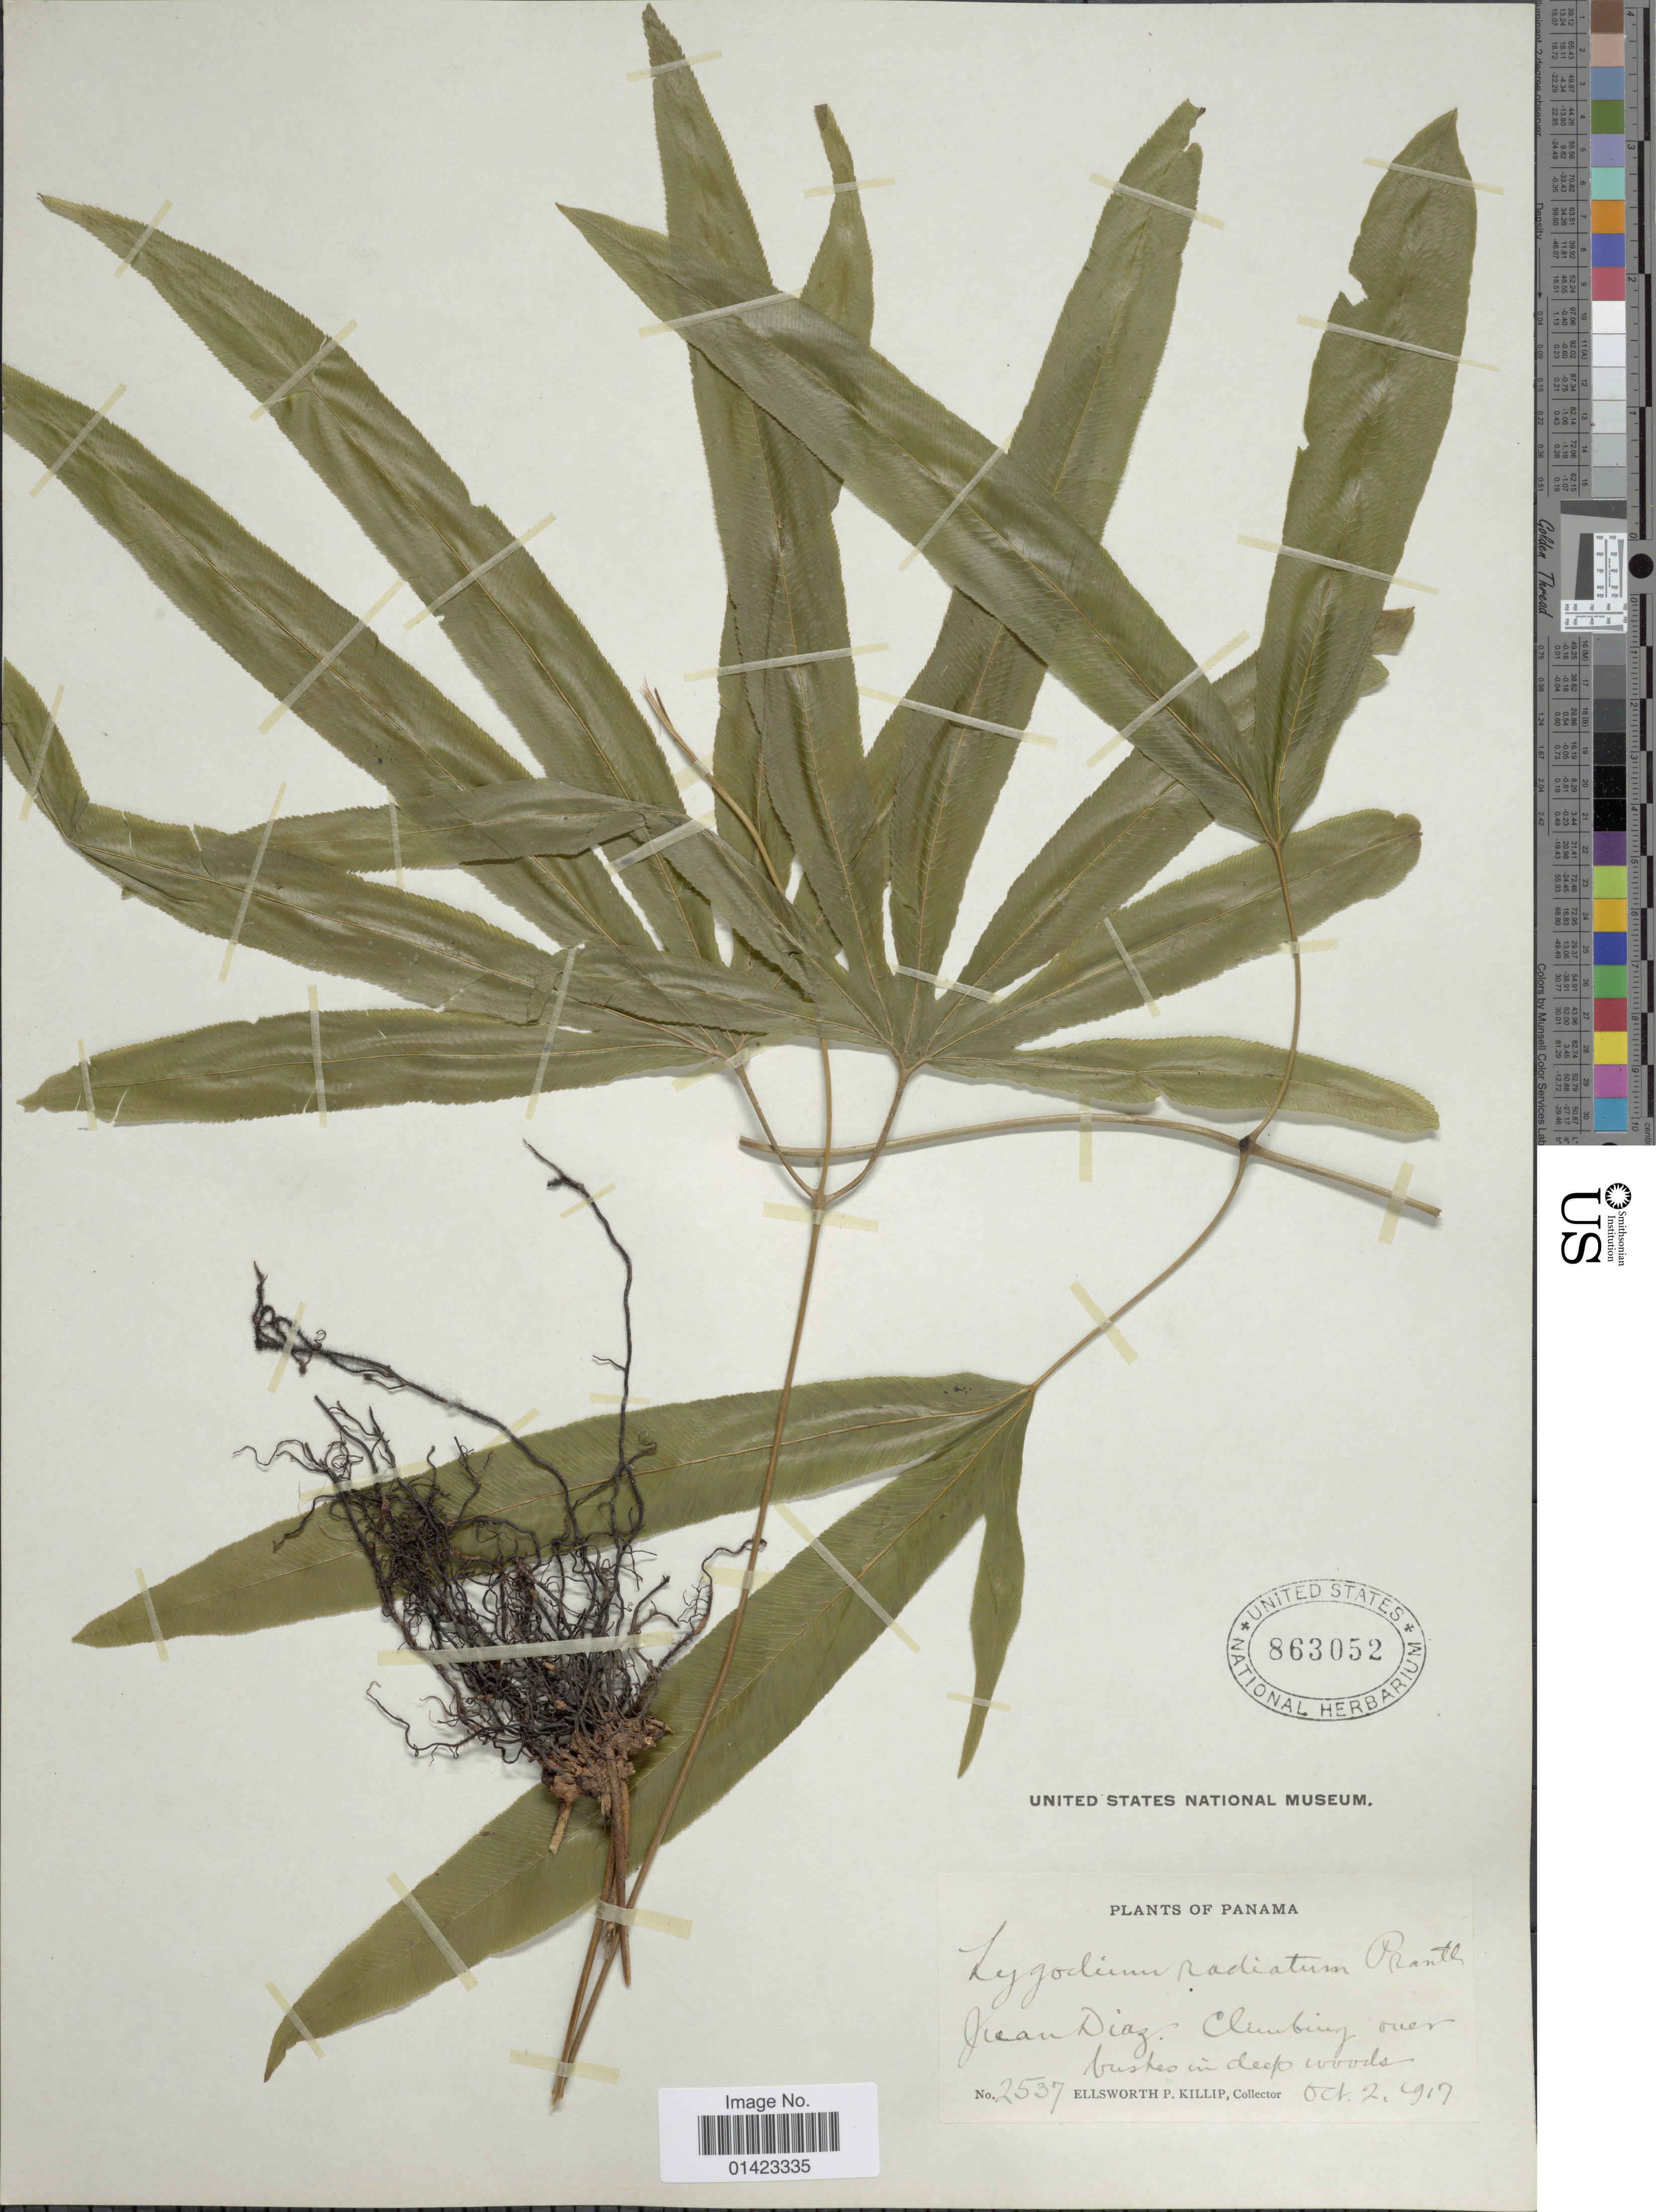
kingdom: Plantae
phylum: Tracheophyta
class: Polypodiopsida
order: Schizaeales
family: Lygodiaceae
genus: Lygodium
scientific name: Lygodium radiatum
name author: Prantl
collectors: E. P. Killip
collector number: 2537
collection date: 1917-10-02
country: Panama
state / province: Panamá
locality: Juan Díaz, climbing over bushes in deep woods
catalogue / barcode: US 863052